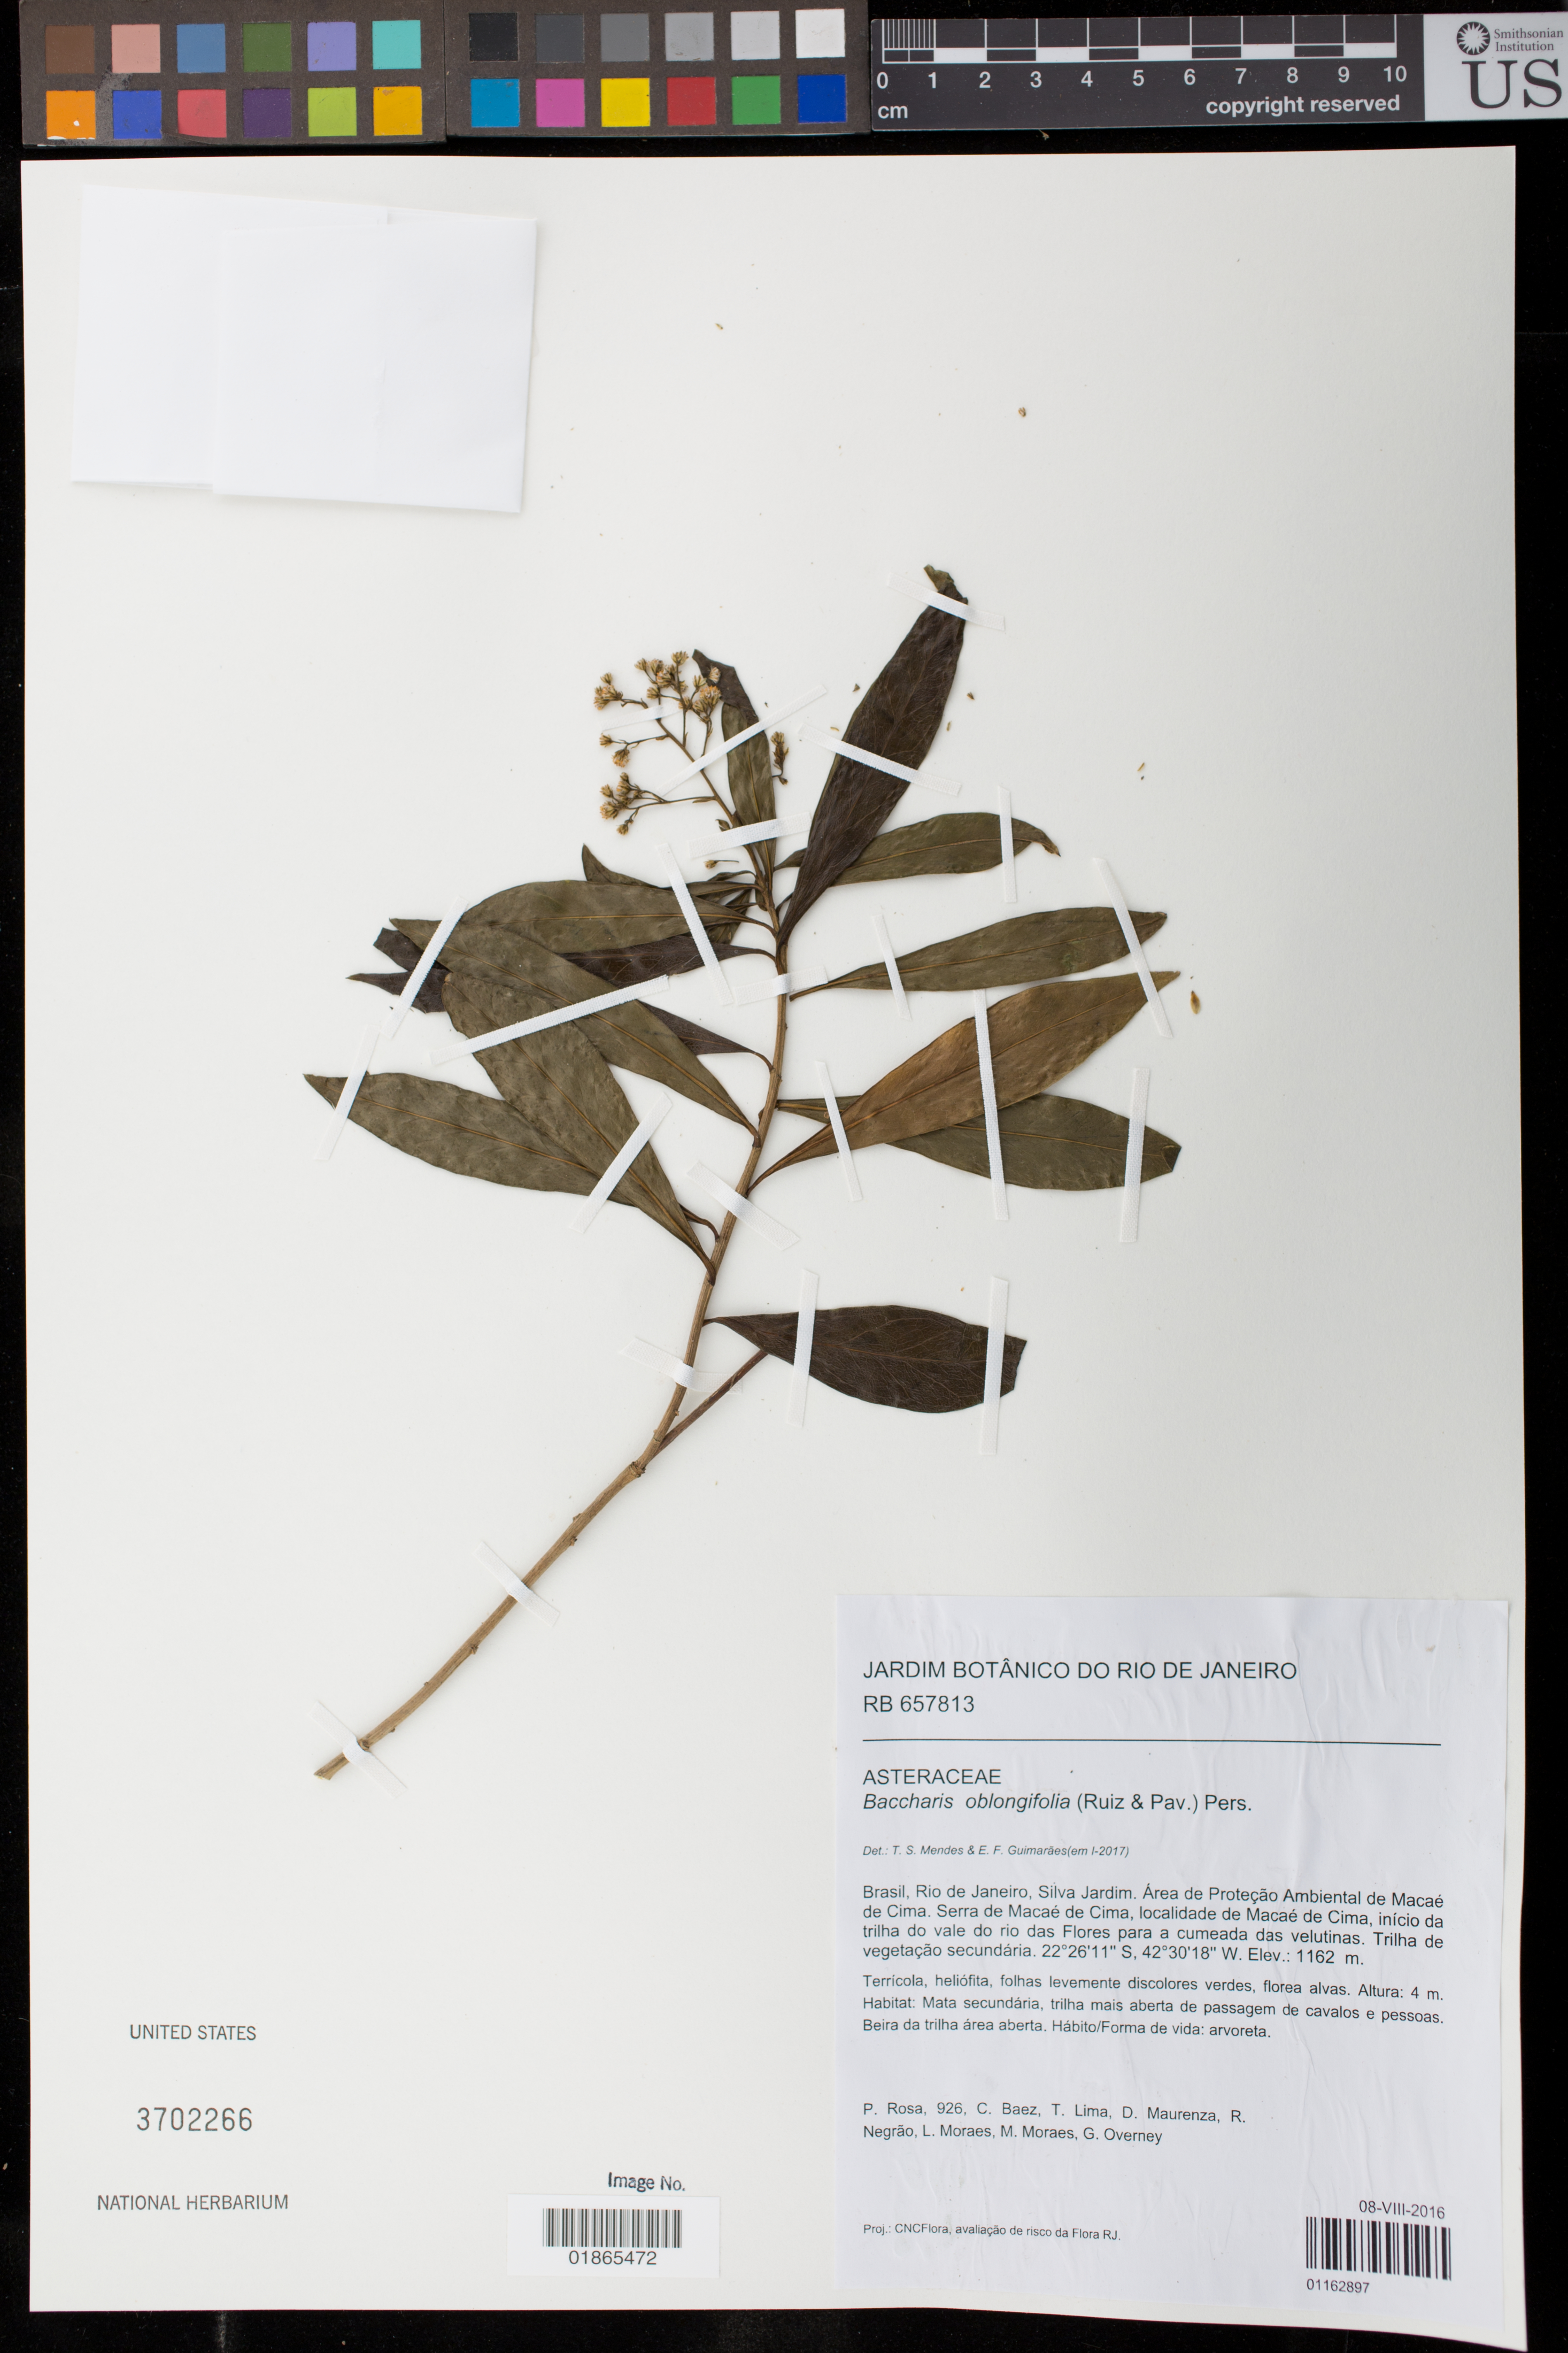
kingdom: Plantae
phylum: Tracheophyta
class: Magnoliopsida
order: Asterales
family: Asteraceae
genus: Baccharis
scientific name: Baccharis oblongifolia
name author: (Ruiz & Pav.) Pers.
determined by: Mendes, T. S.; Guimarães, E. F.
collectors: P. Rosa, C. Baez, T. Lima, D. Maurenza, R. Negrão, L. Moraes, M. Moraes & G. Overney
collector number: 926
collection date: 2016-08-08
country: Brazil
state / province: Rio de Janeiro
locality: Silva Jardim. Area de Protecao Ambiental de Macae de Cima. Serra de Macae de Cima, localidade de Macae de Cima, inicio da trilha do vale do rio das Flores para a cumeada das veluntinas.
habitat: Mata secundaria, trilha mais aberta de passagem de cavalos e pessoas. Beira da trilha area aberta.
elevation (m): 1162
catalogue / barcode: US 3702266